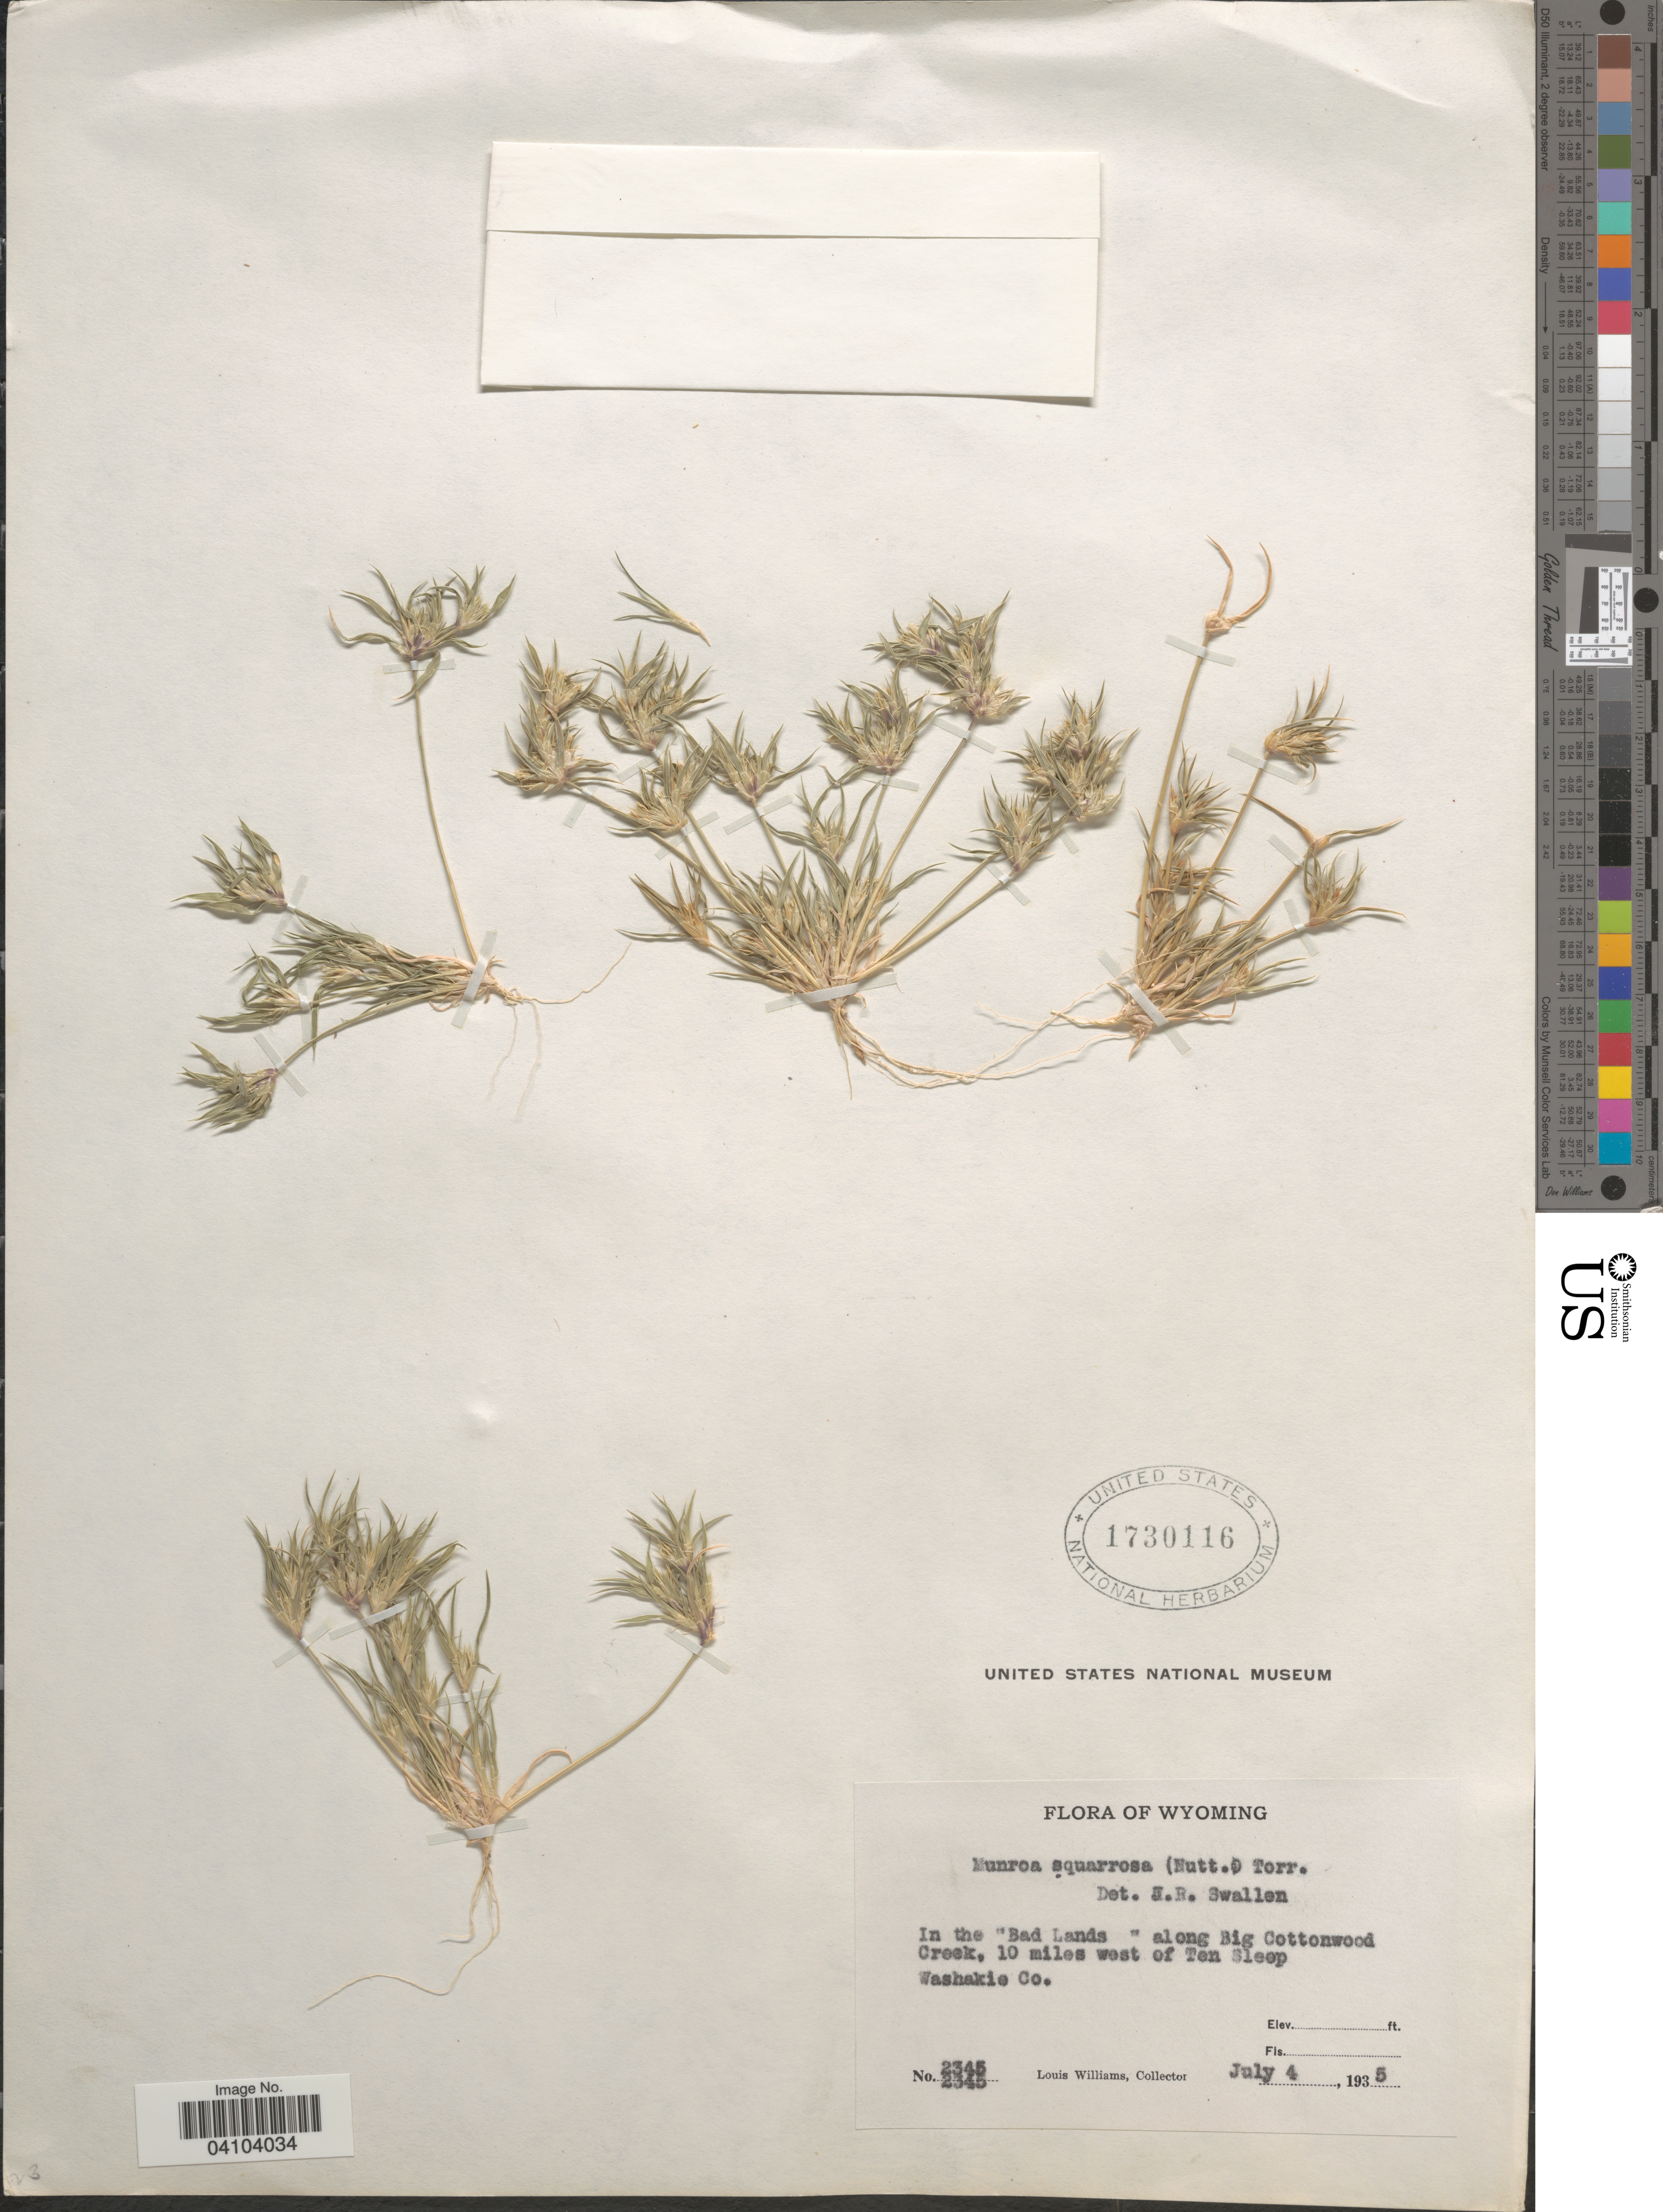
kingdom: Plantae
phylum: Tracheophyta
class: Liliopsida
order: Poales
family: Poaceae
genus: Munroa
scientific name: Munroa squarrosa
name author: (Nutt.) Torr.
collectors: L. Williams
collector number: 2345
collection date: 1935-07-04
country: United States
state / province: Wyoming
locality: In the "Bad Lands " along Big Cottonwood Creek, 10 miles west of Ten Sleep Washakie Co.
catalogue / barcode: US 1730116